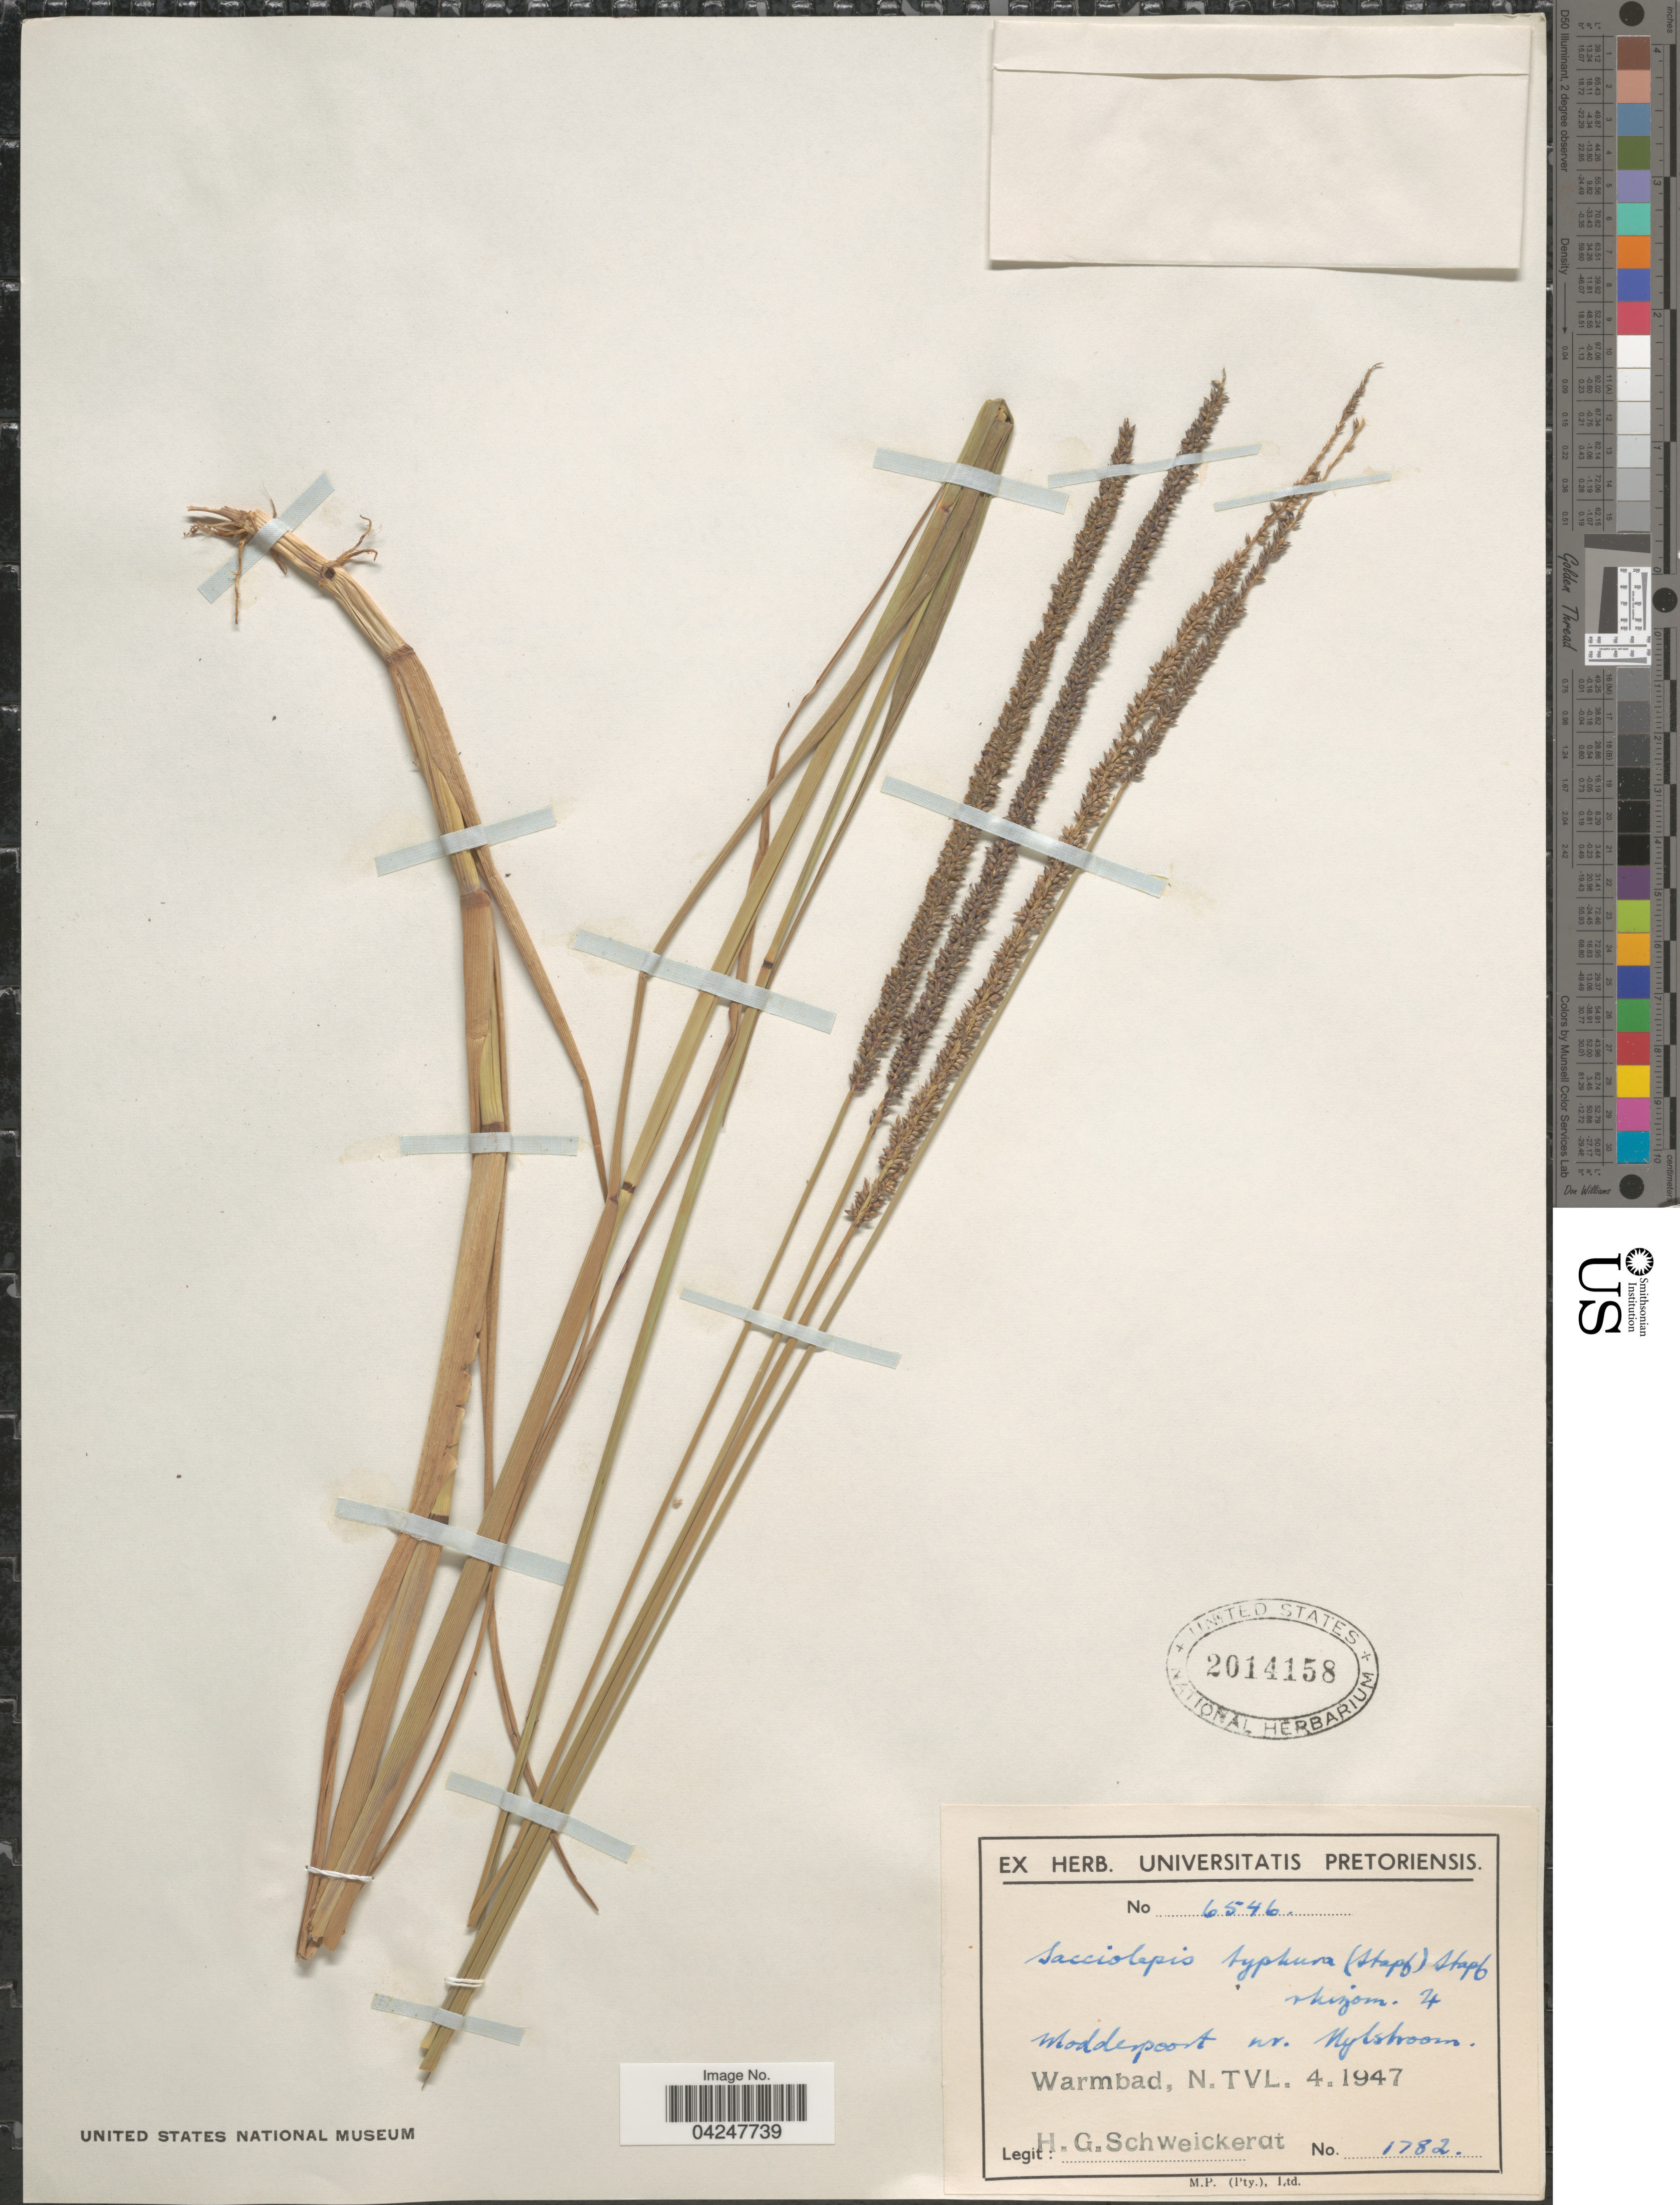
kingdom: Plantae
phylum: Tracheophyta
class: Liliopsida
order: Poales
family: Poaceae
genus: Sacciolepis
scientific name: Sacciolepis typhura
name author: (Stapf) Stapf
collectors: H. Schweickerdt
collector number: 1782/6546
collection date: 1947-04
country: South Africa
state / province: Limpopo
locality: Modderpoort nr. Nylstroom. Warmbad, N. TVL.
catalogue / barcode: US 2014158